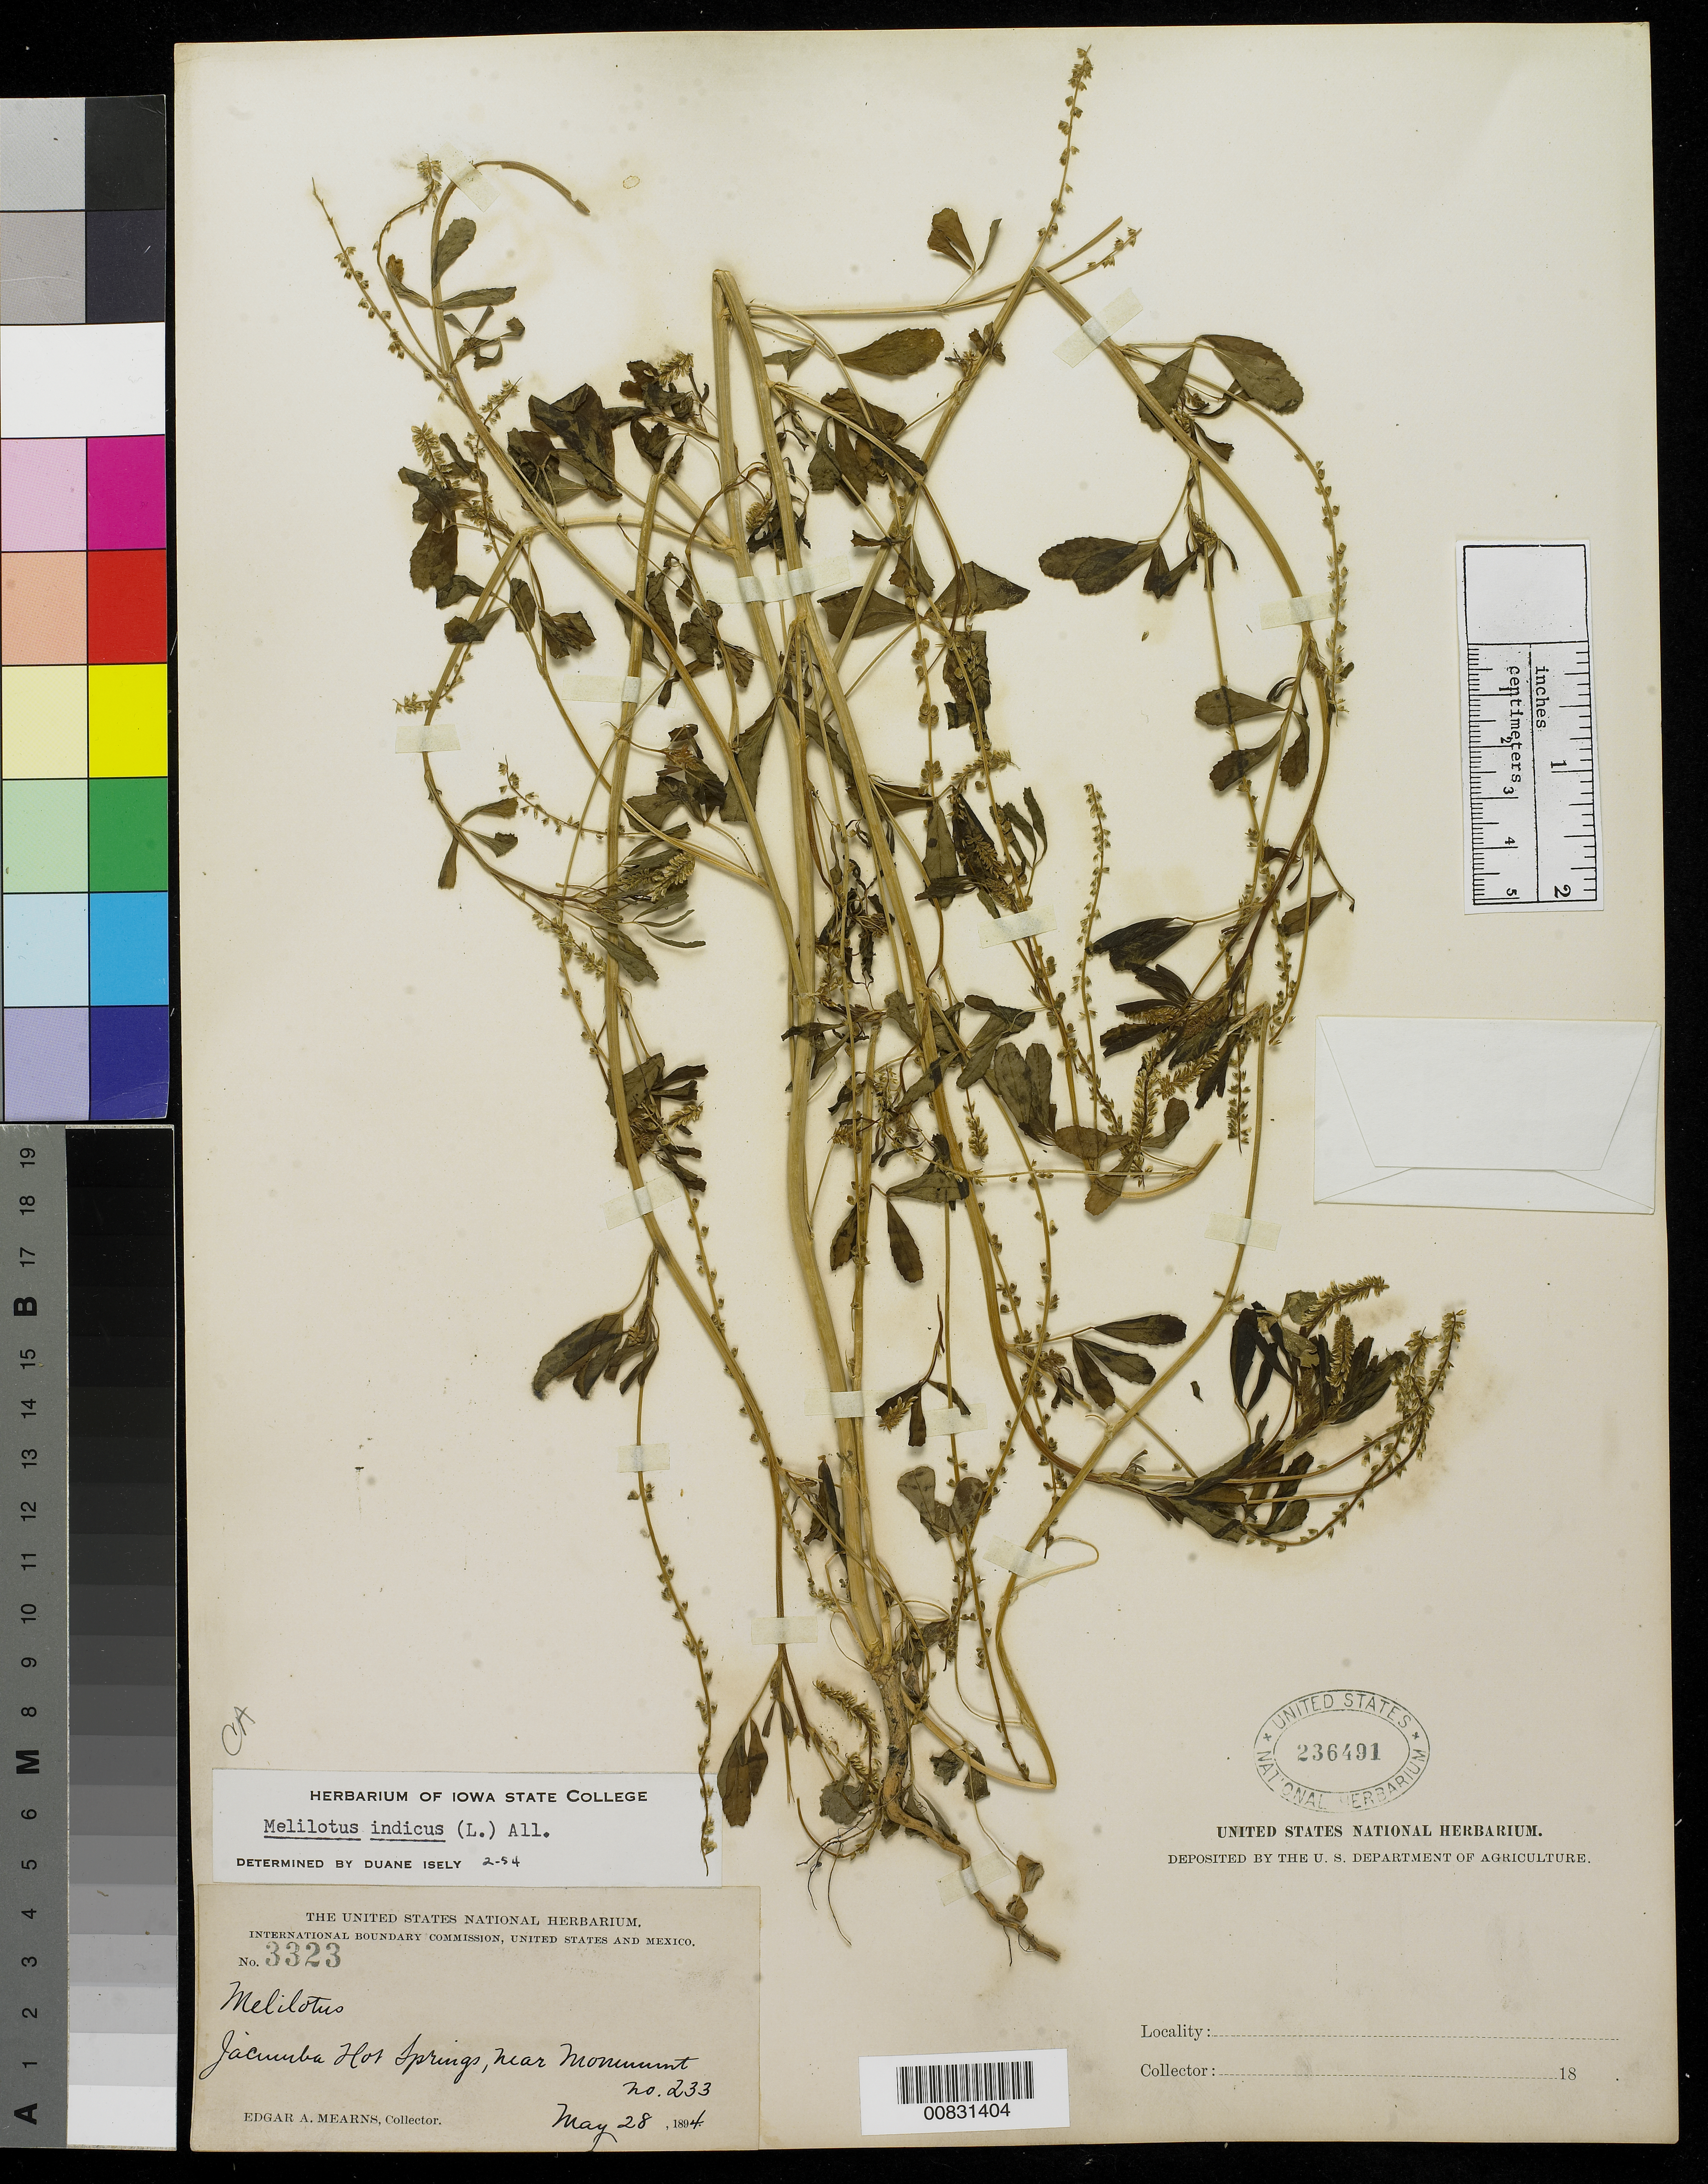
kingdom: Plantae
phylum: Tracheophyta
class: Magnoliopsida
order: Fabales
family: Fabaceae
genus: Melilotus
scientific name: Melilotus indicus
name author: (L.) All.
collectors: E. A. Mearns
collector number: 3323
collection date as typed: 28 May 1894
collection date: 1894-05-28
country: United States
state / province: California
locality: Jacumba Hot Springs, near monument 233.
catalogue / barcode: US 236491